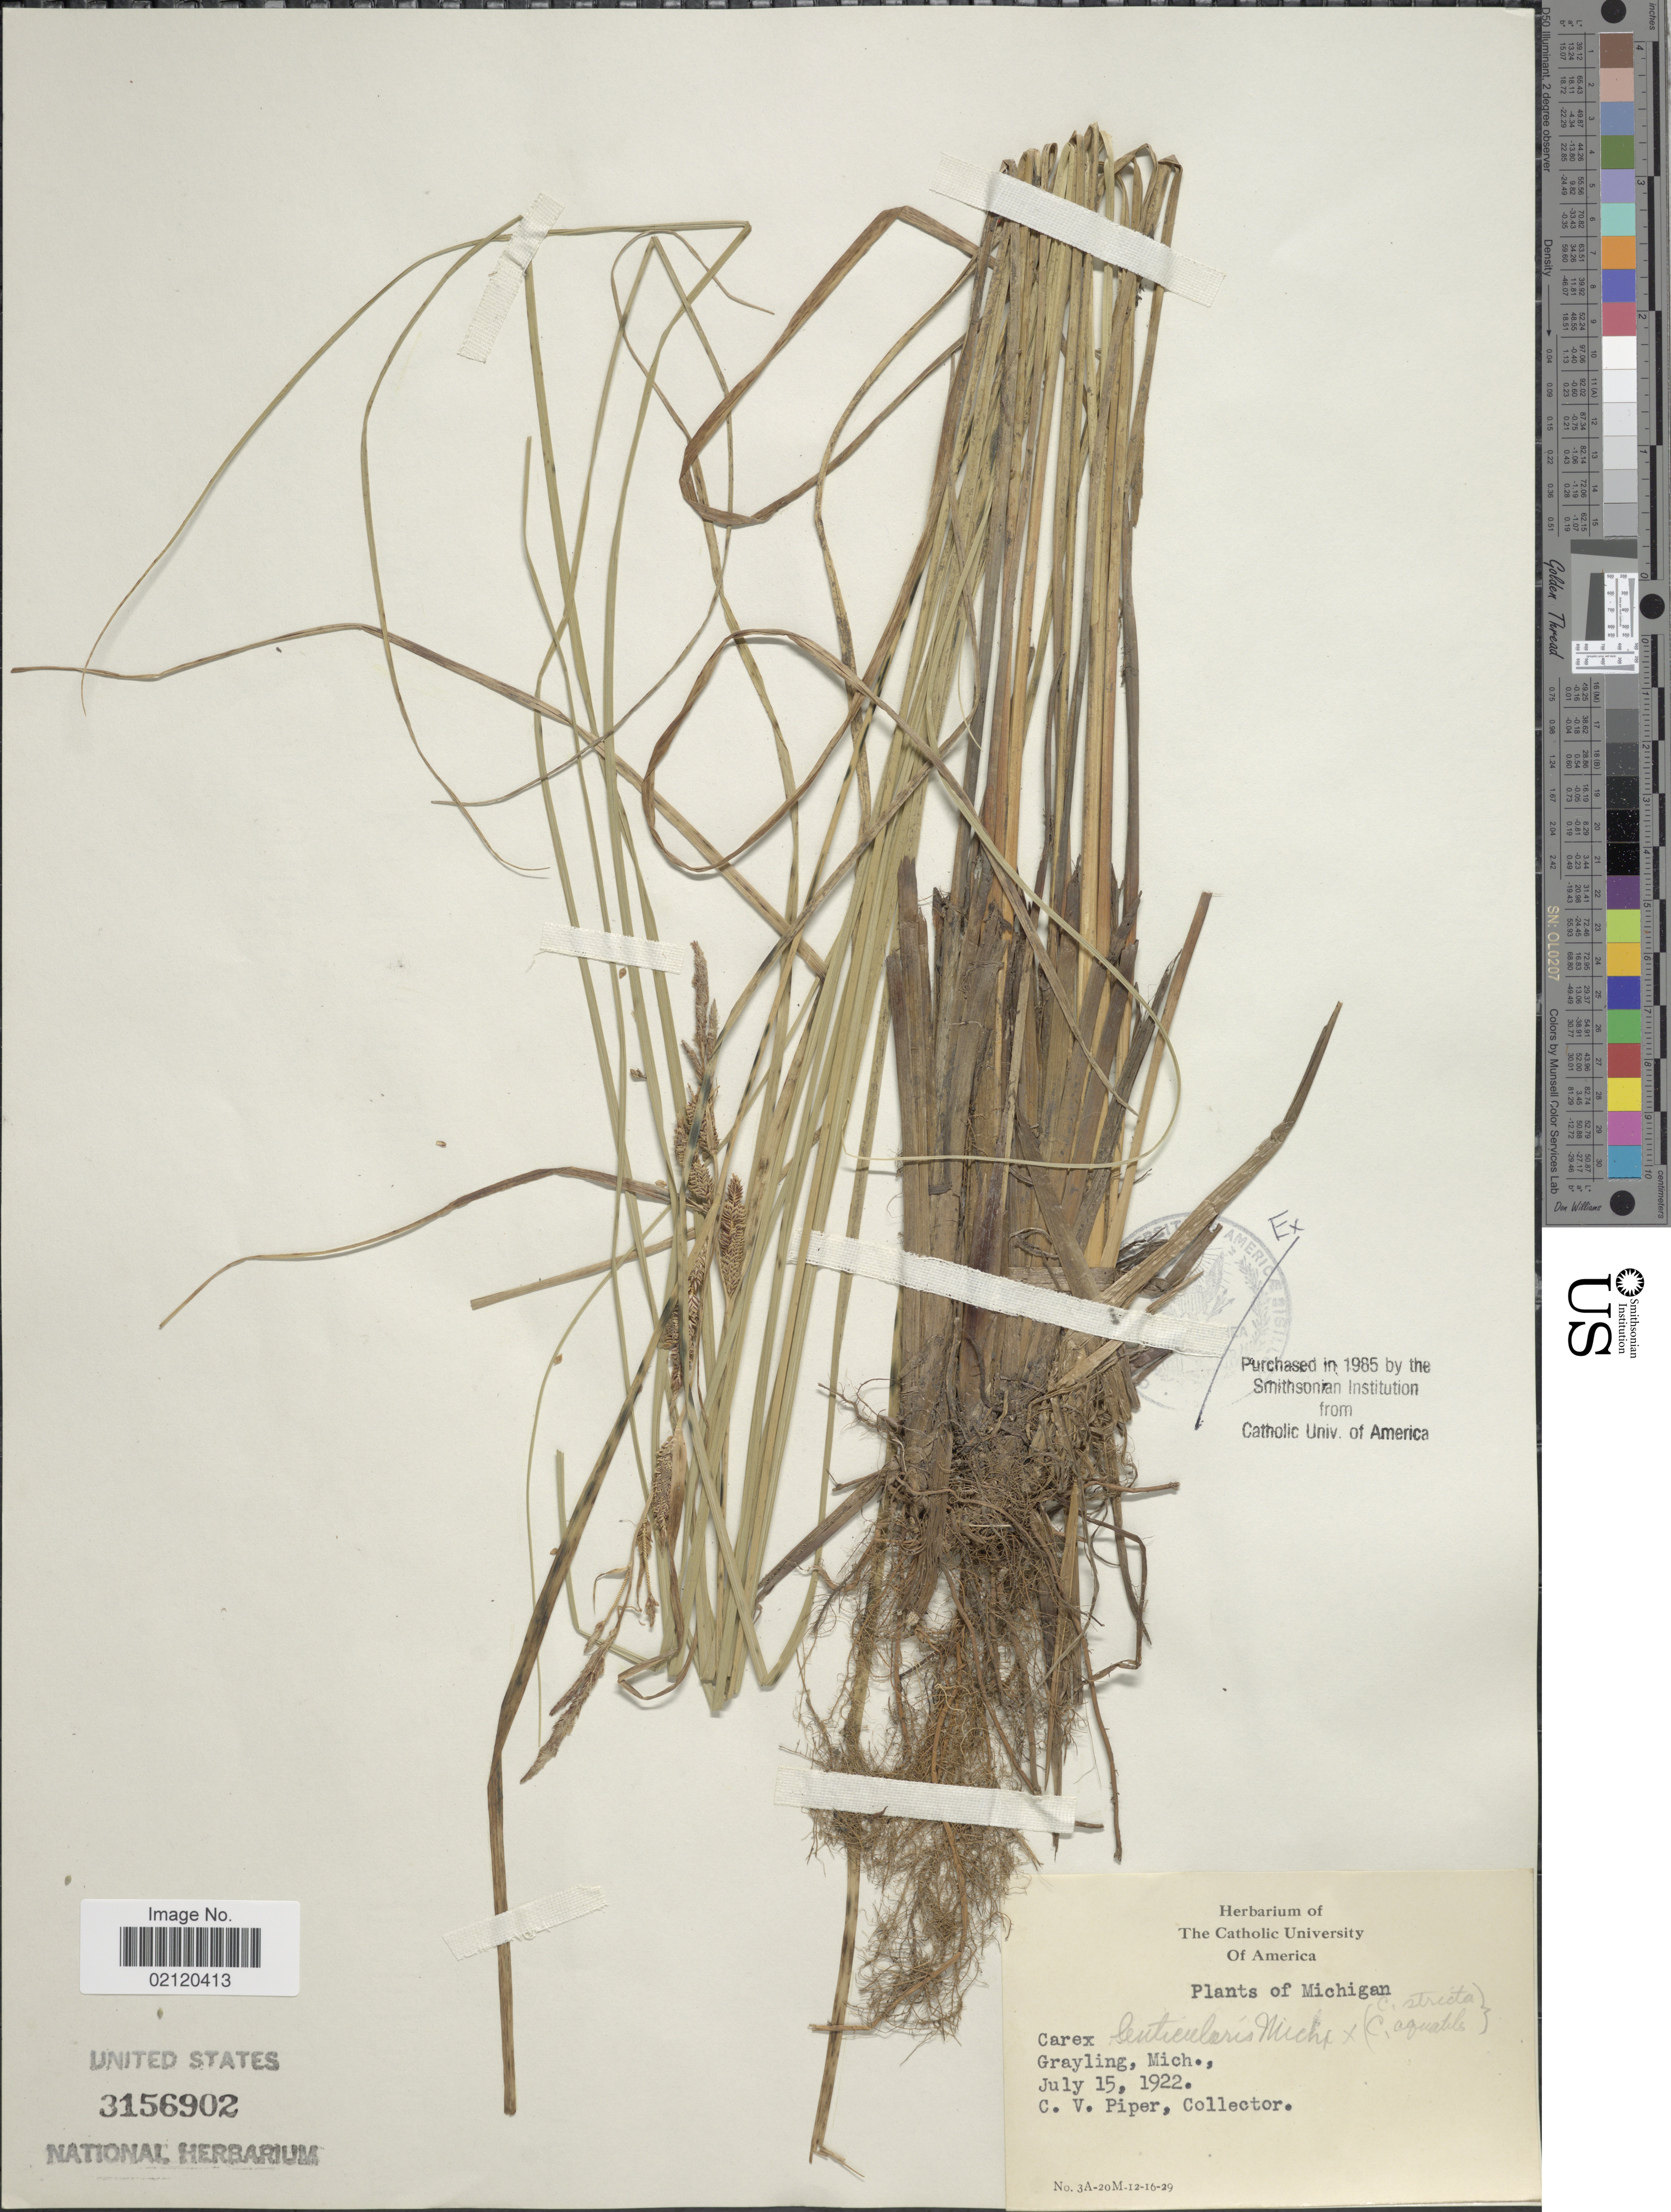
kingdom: Plantae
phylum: Tracheophyta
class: Liliopsida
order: Poales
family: Cyperaceae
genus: Carex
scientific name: Carex lenticularis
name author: Michx.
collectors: C. V. Piper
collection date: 1922-07-15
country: United States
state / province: Michigan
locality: Grayling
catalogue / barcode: US 3156902